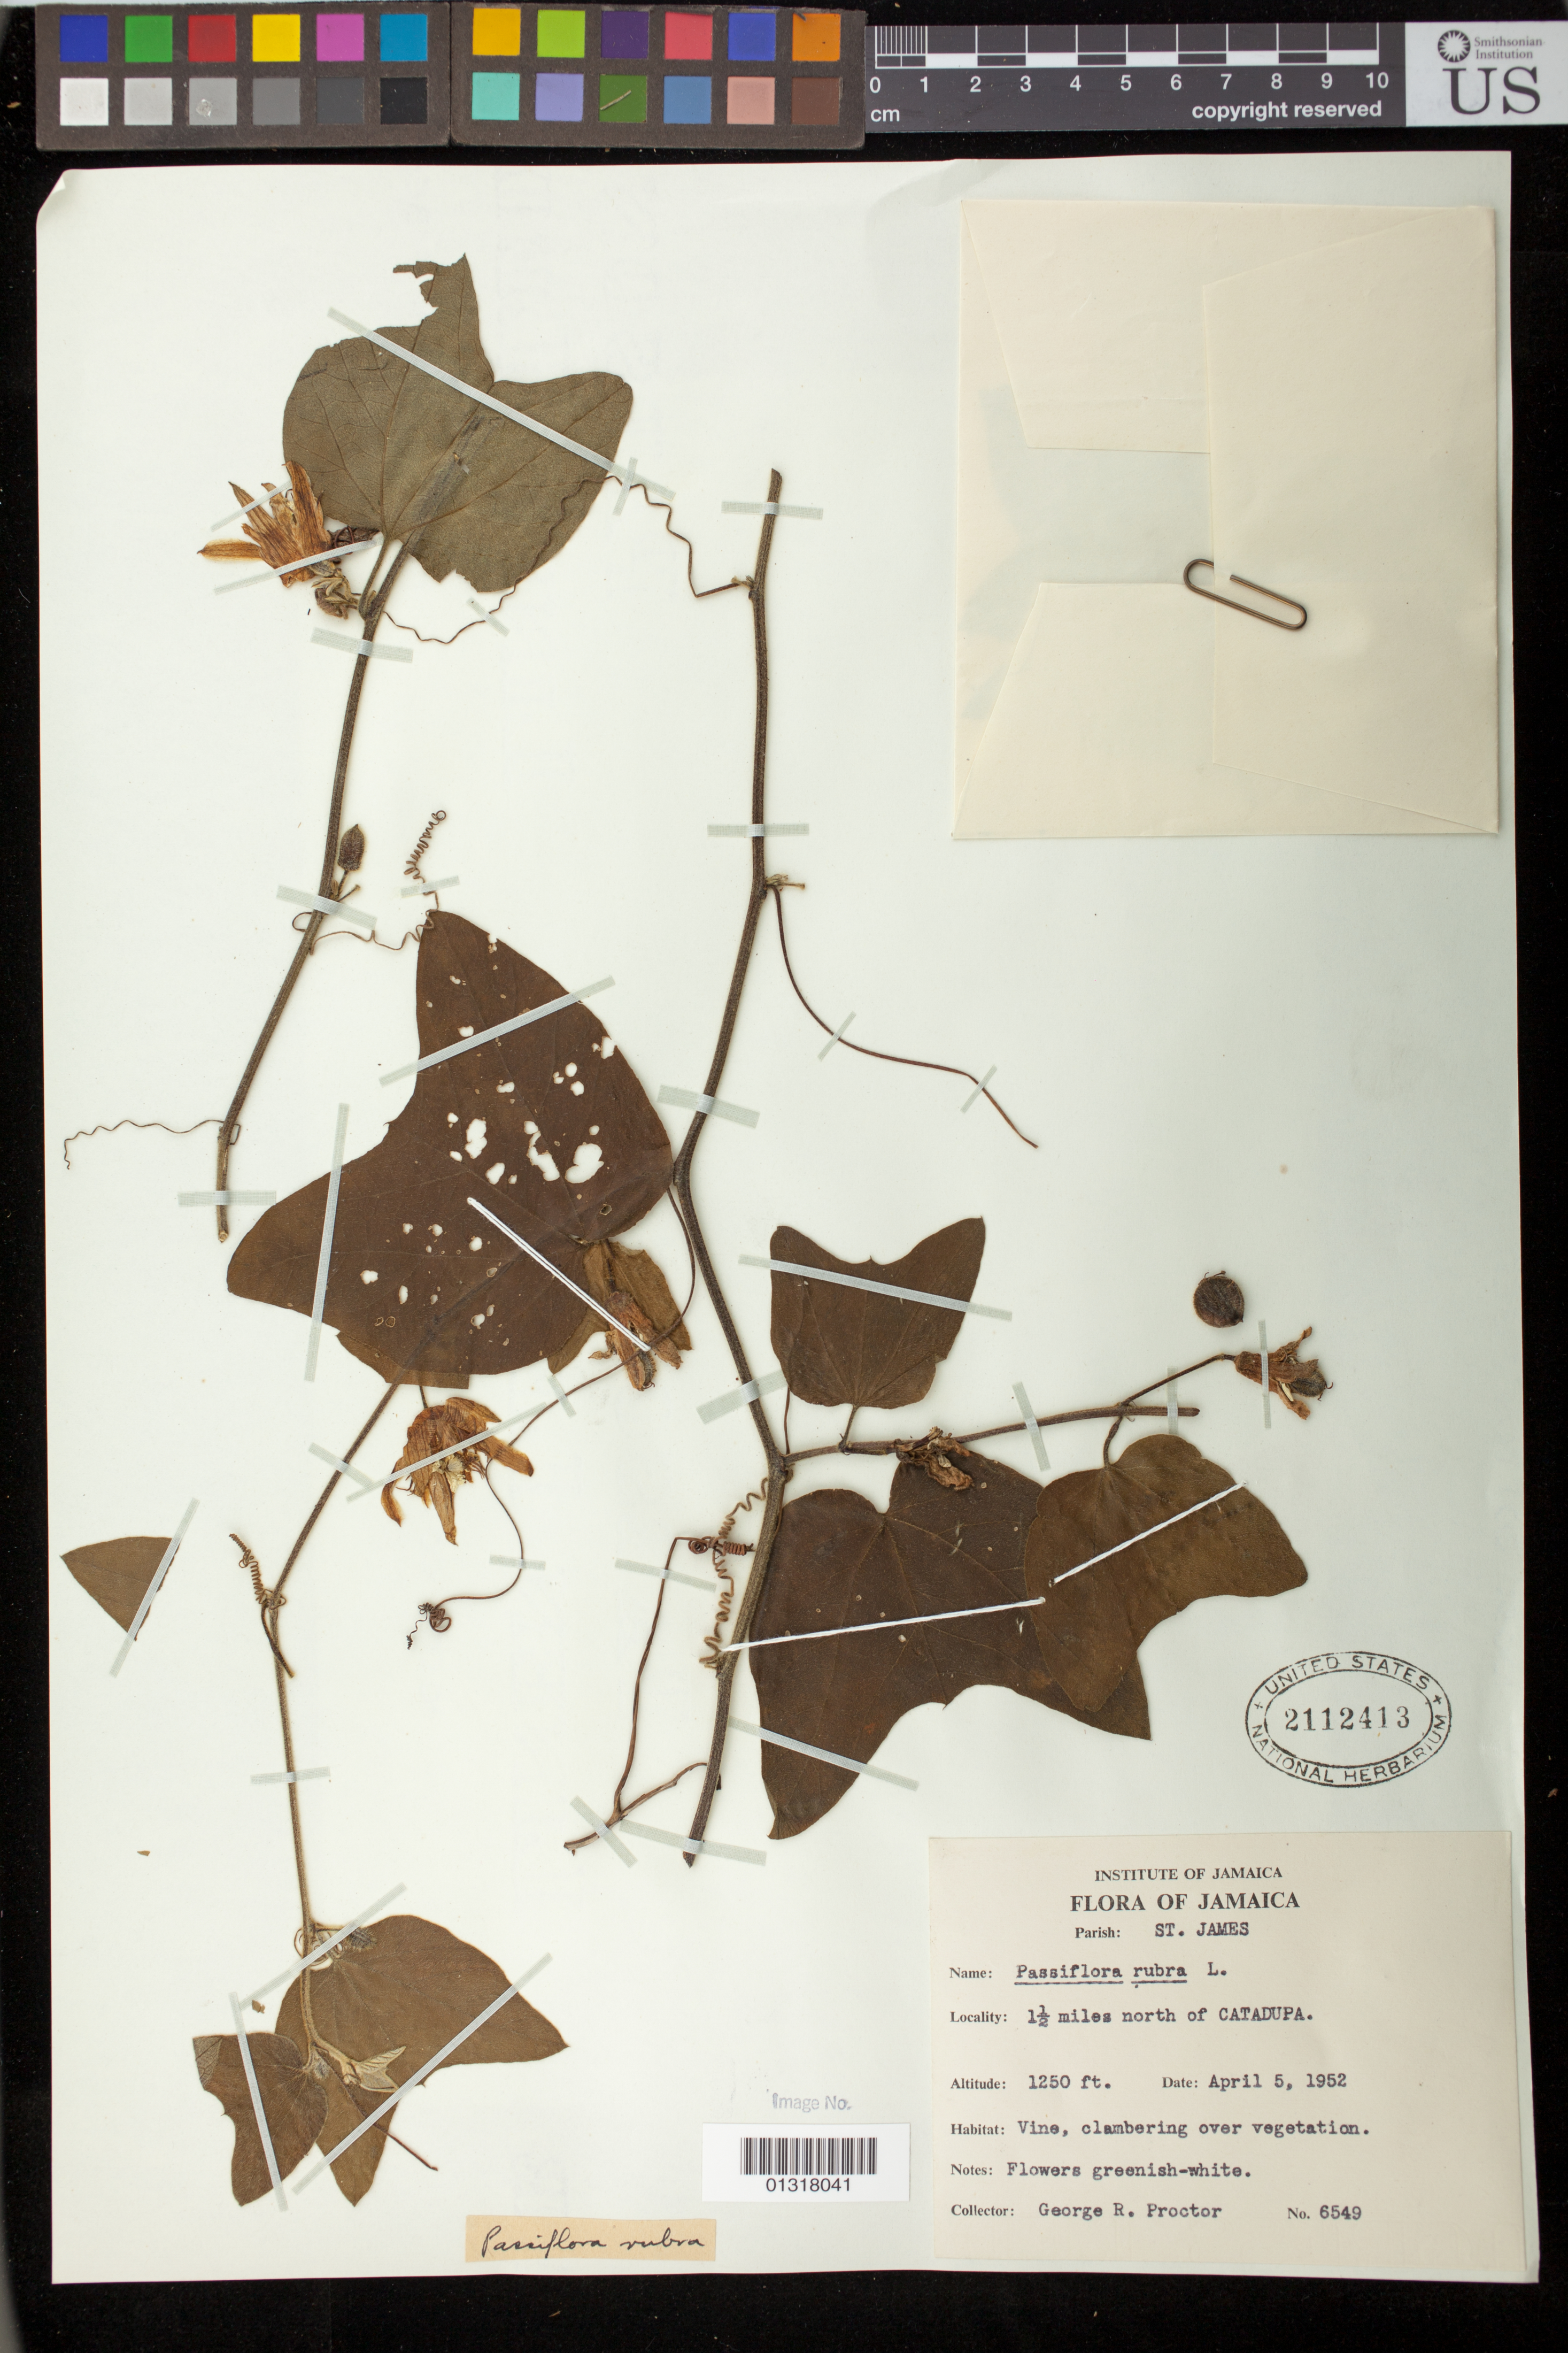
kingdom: Plantae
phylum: Tracheophyta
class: Magnoliopsida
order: Malpighiales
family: Passifloraceae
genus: Passiflora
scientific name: Passiflora rubra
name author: L.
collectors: G. R. Proctor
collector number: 6549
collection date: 1952-04-05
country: Jamaica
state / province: Saint James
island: Jamaica I.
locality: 1.5 miles N of Catadupa.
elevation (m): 1250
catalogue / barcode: US 2112413